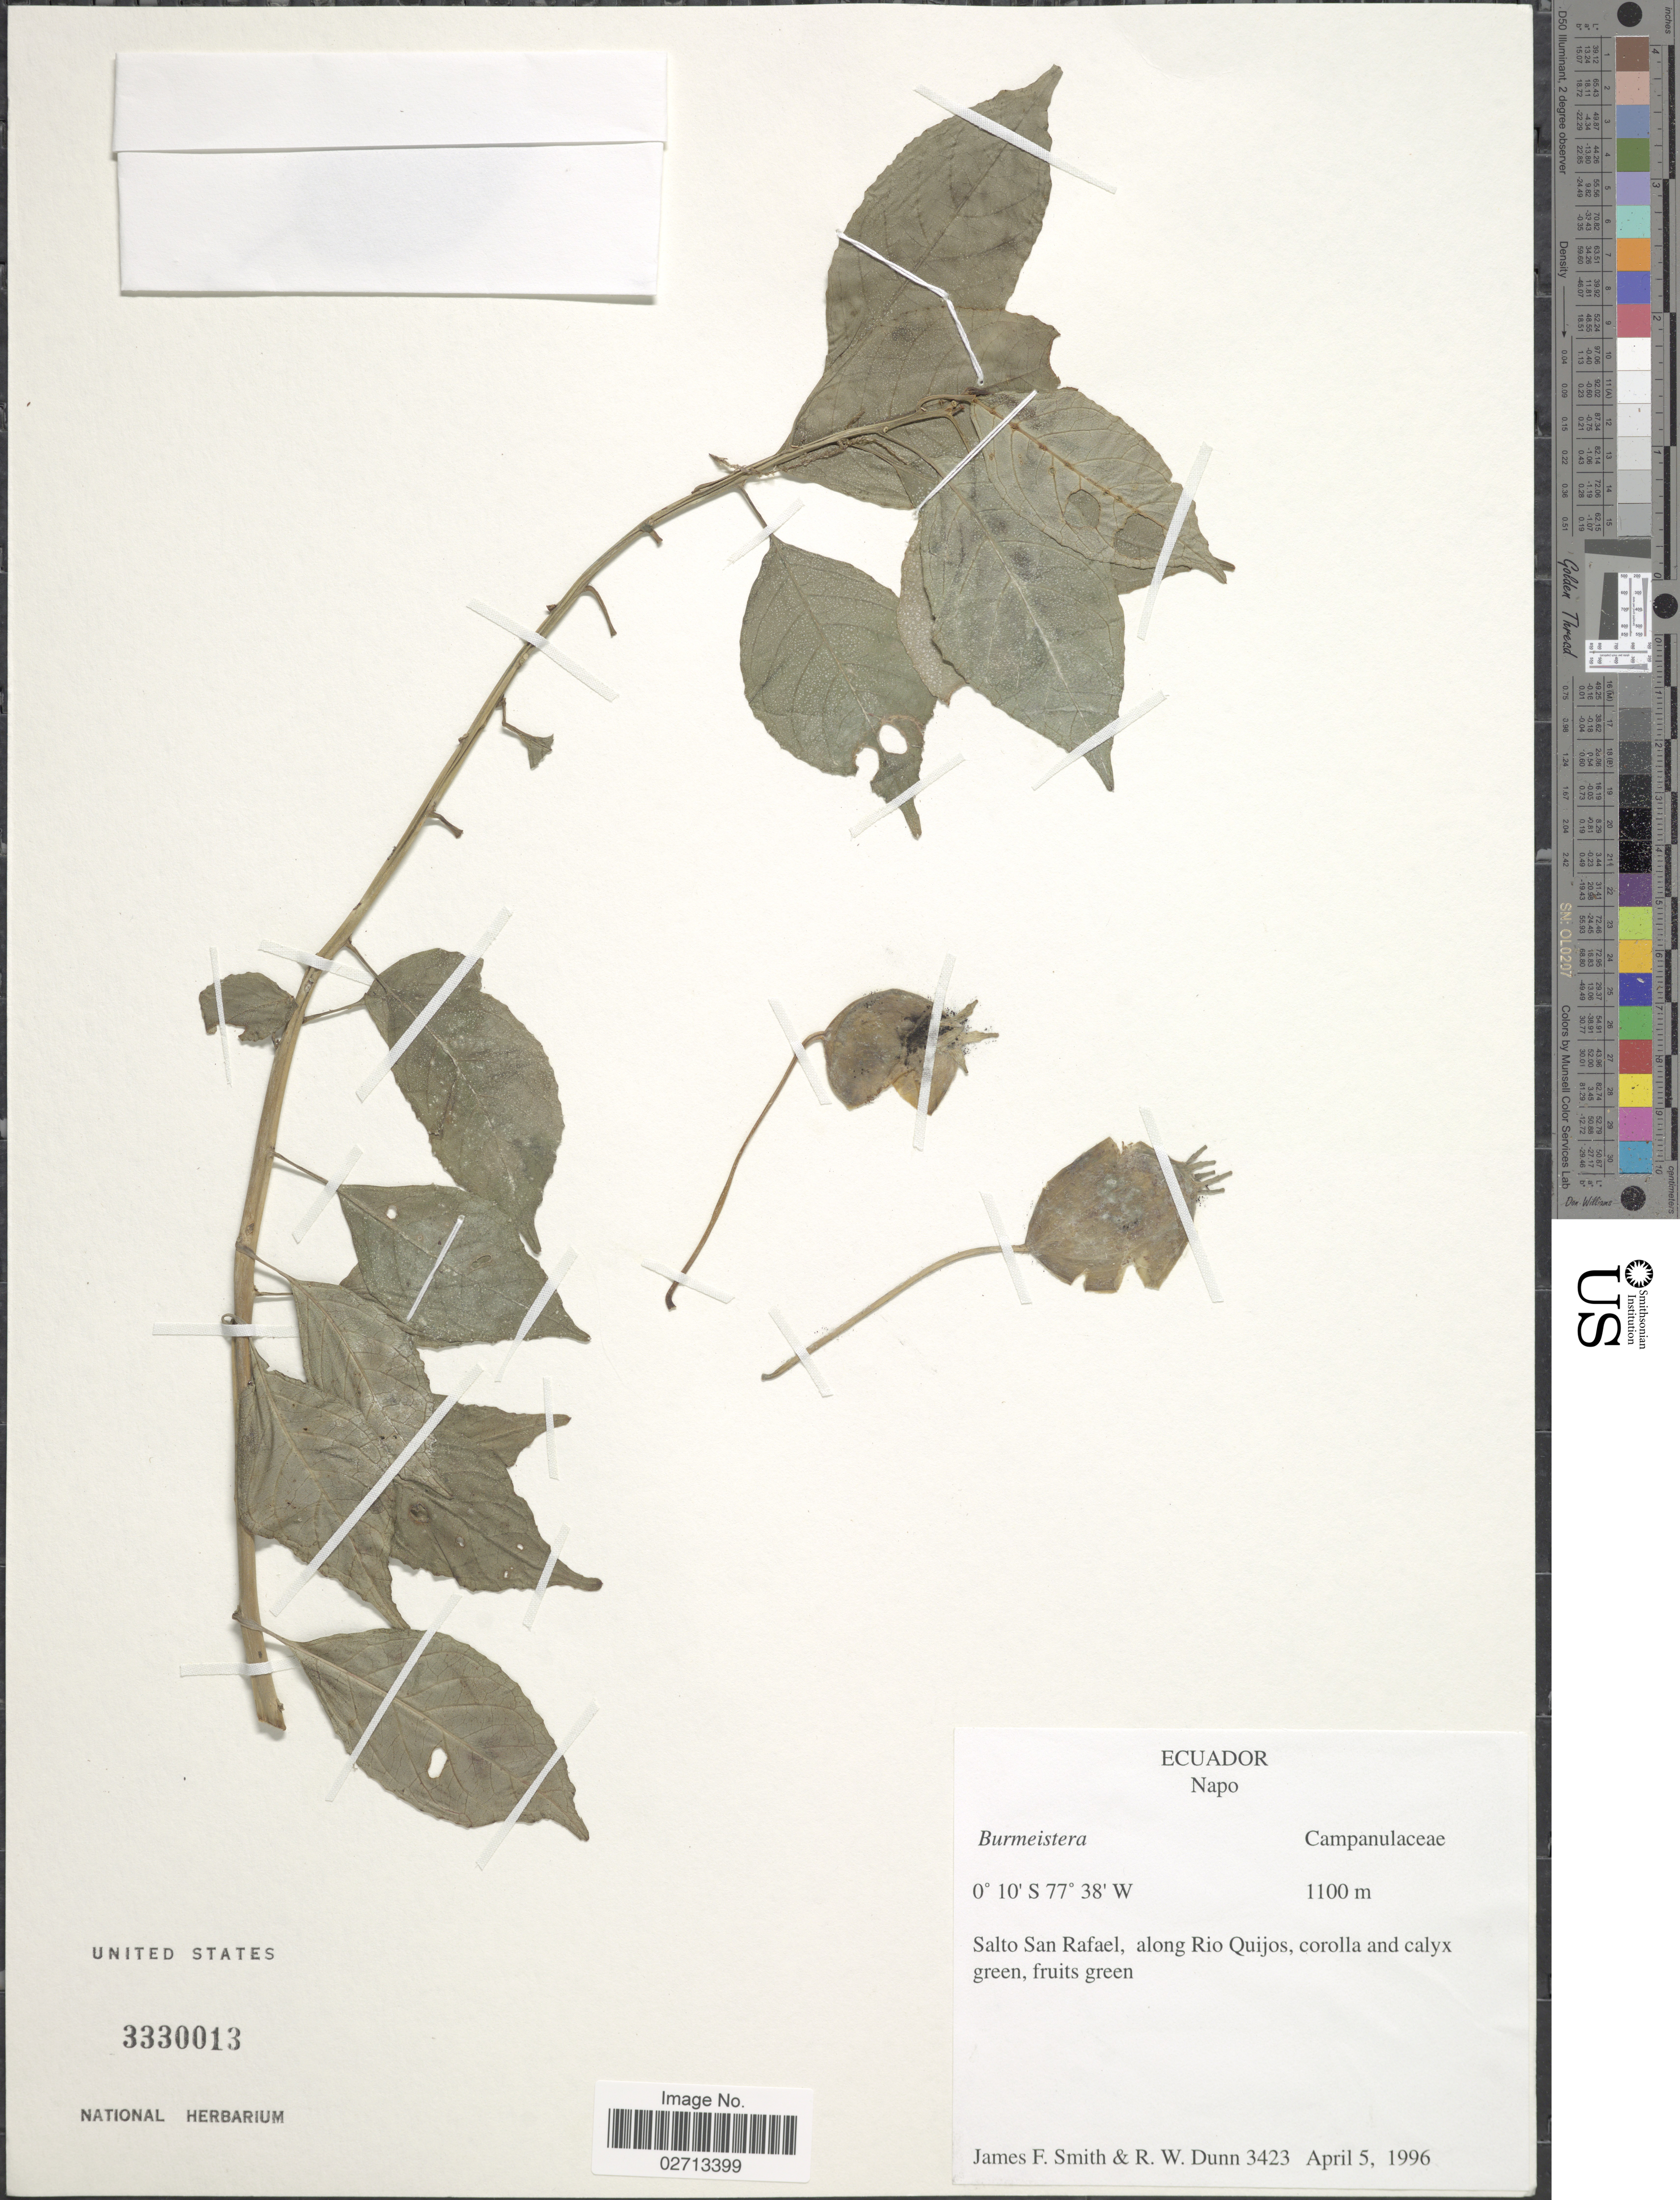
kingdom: Plantae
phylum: Tracheophyta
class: Magnoliopsida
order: Asterales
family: Campanulaceae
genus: Burmeistera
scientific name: Burmeistera sp.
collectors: J. Smith & R. Dunn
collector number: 3423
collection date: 1996-04-05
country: Ecuador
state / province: Napo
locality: Salto San Rafael, along Rio Quijos.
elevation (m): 1100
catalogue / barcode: US 3330013